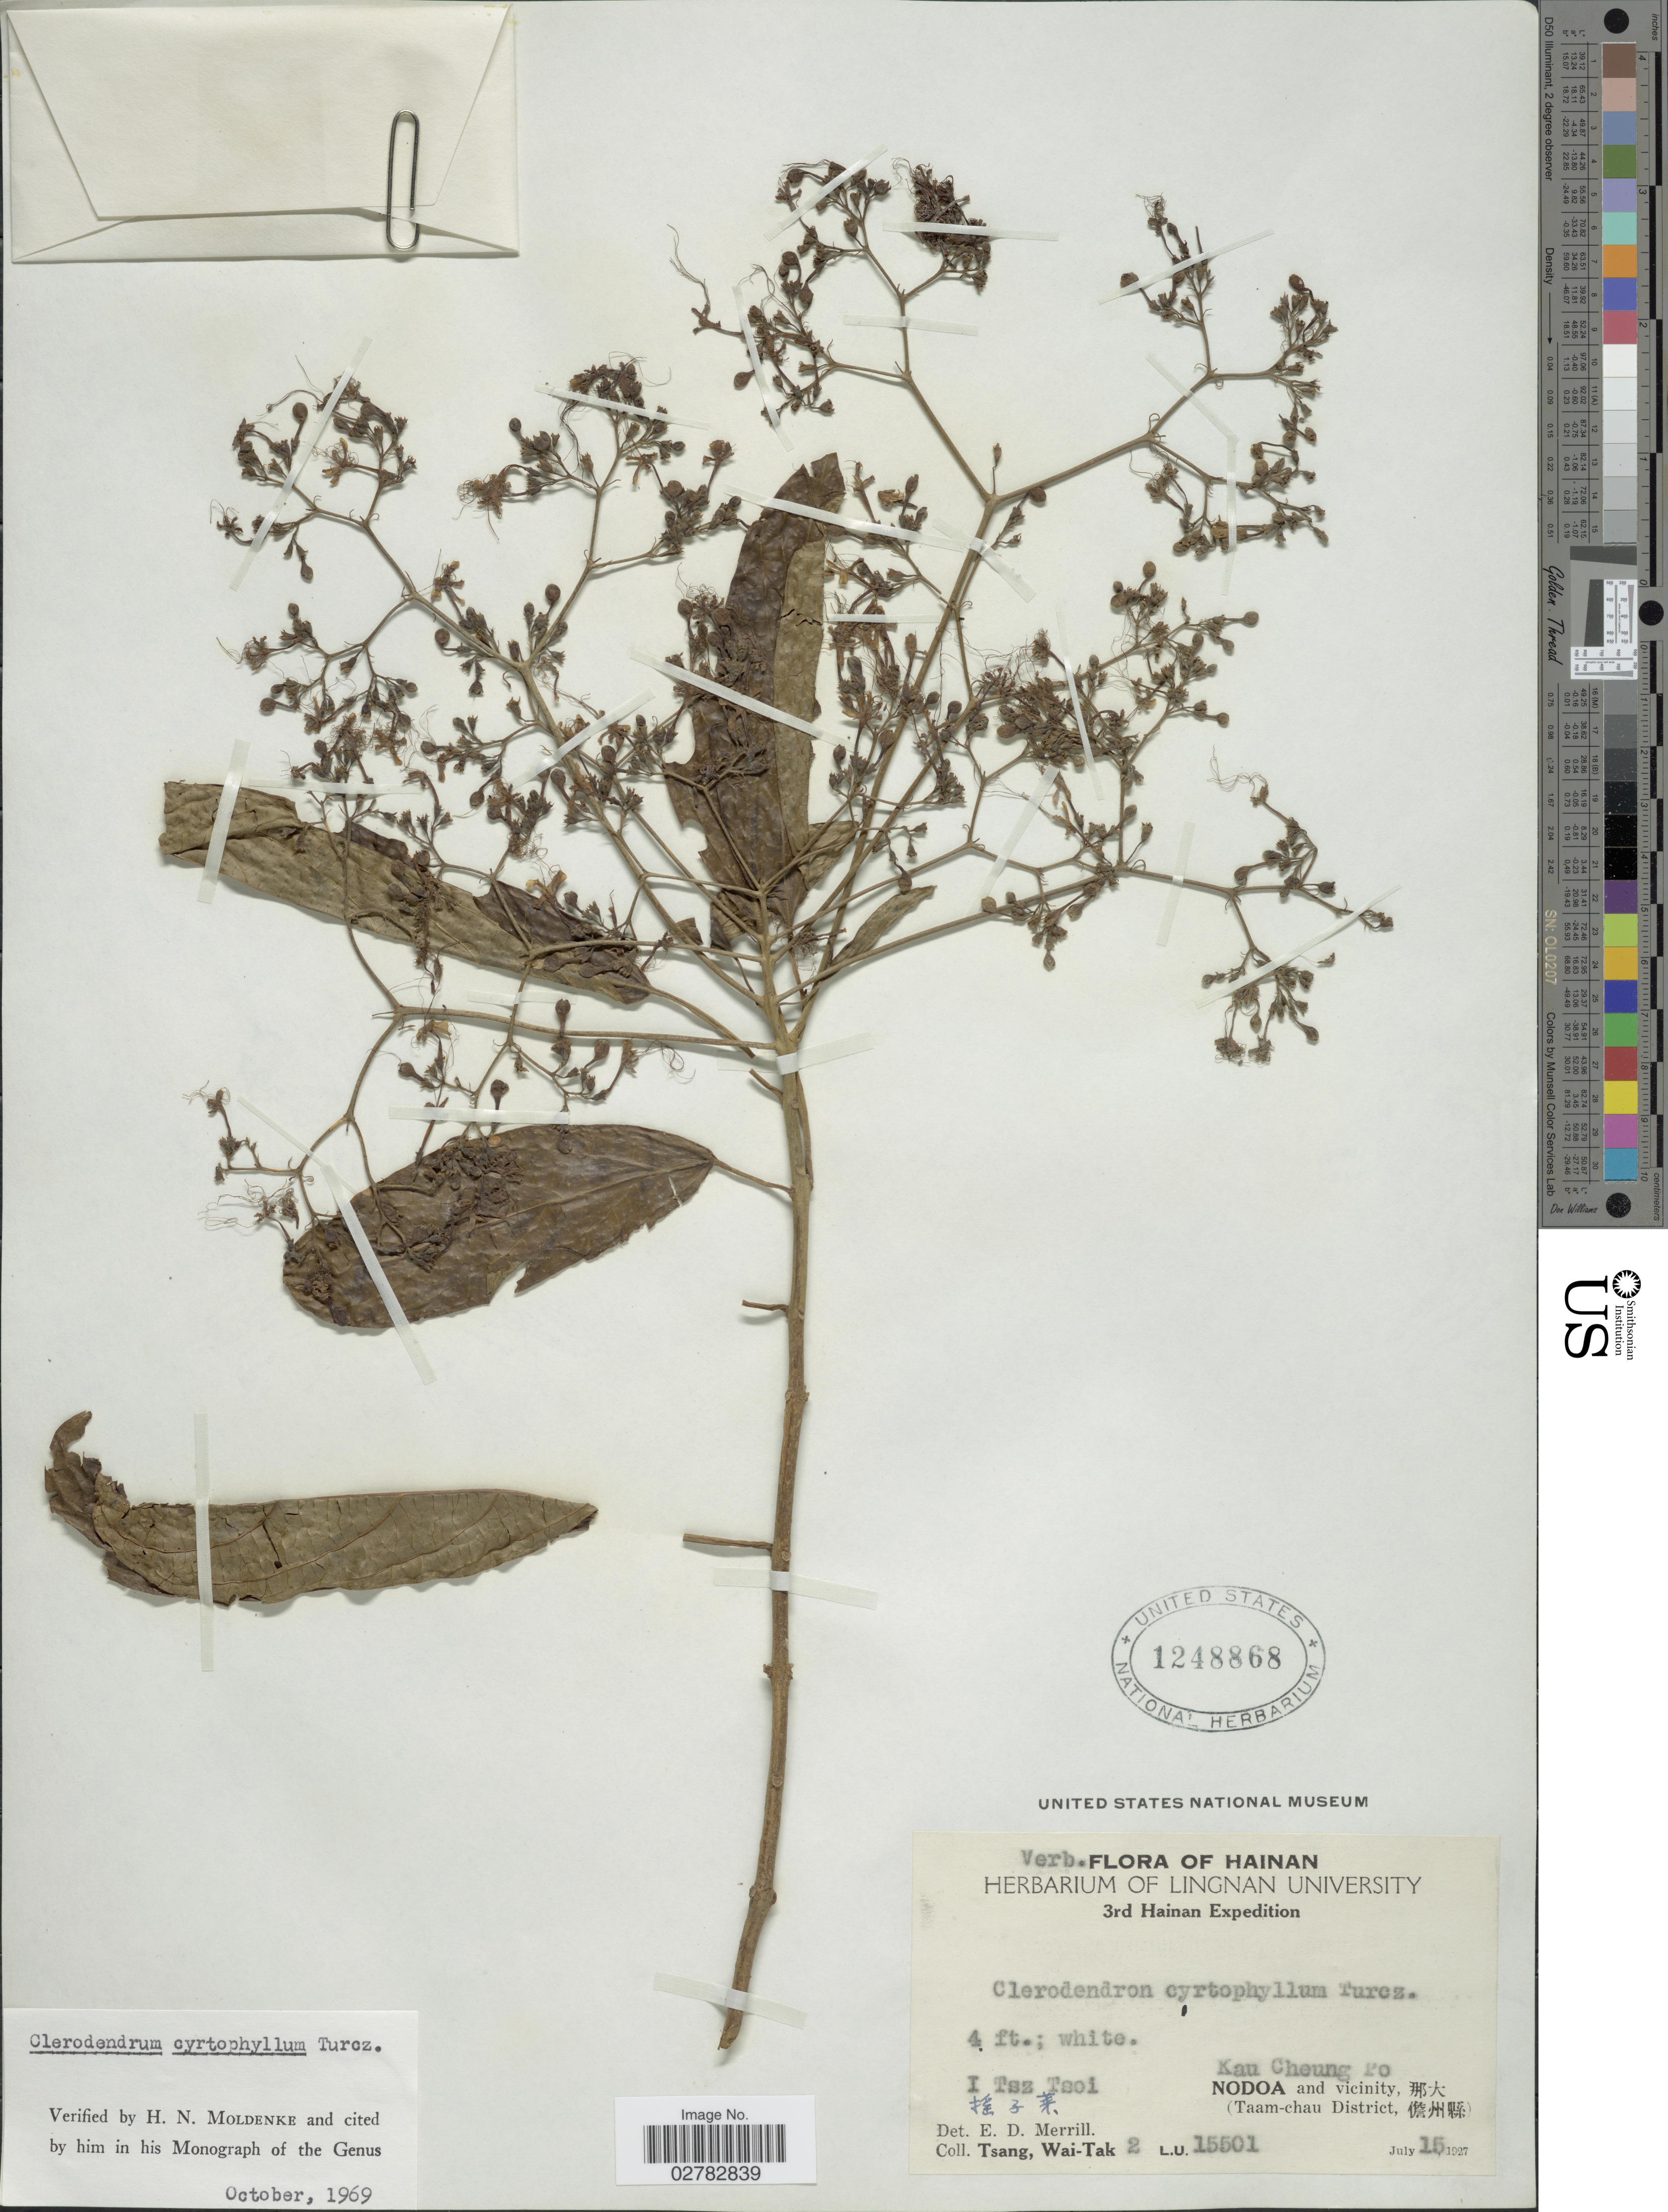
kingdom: Plantae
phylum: Tracheophyta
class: Magnoliopsida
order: Lamiales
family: Lamiaceae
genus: Clerodendrum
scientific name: Clerodendrum cyrtophyllum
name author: Turcz.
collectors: W. T. Tsang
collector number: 2L.U.15501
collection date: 1927-07-15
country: China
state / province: Hainan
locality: I Tsz Tsoi X. Kau Cheung Po. Nodoa and vicinity, X. (Taam-chau District, X).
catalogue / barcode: US 1248868